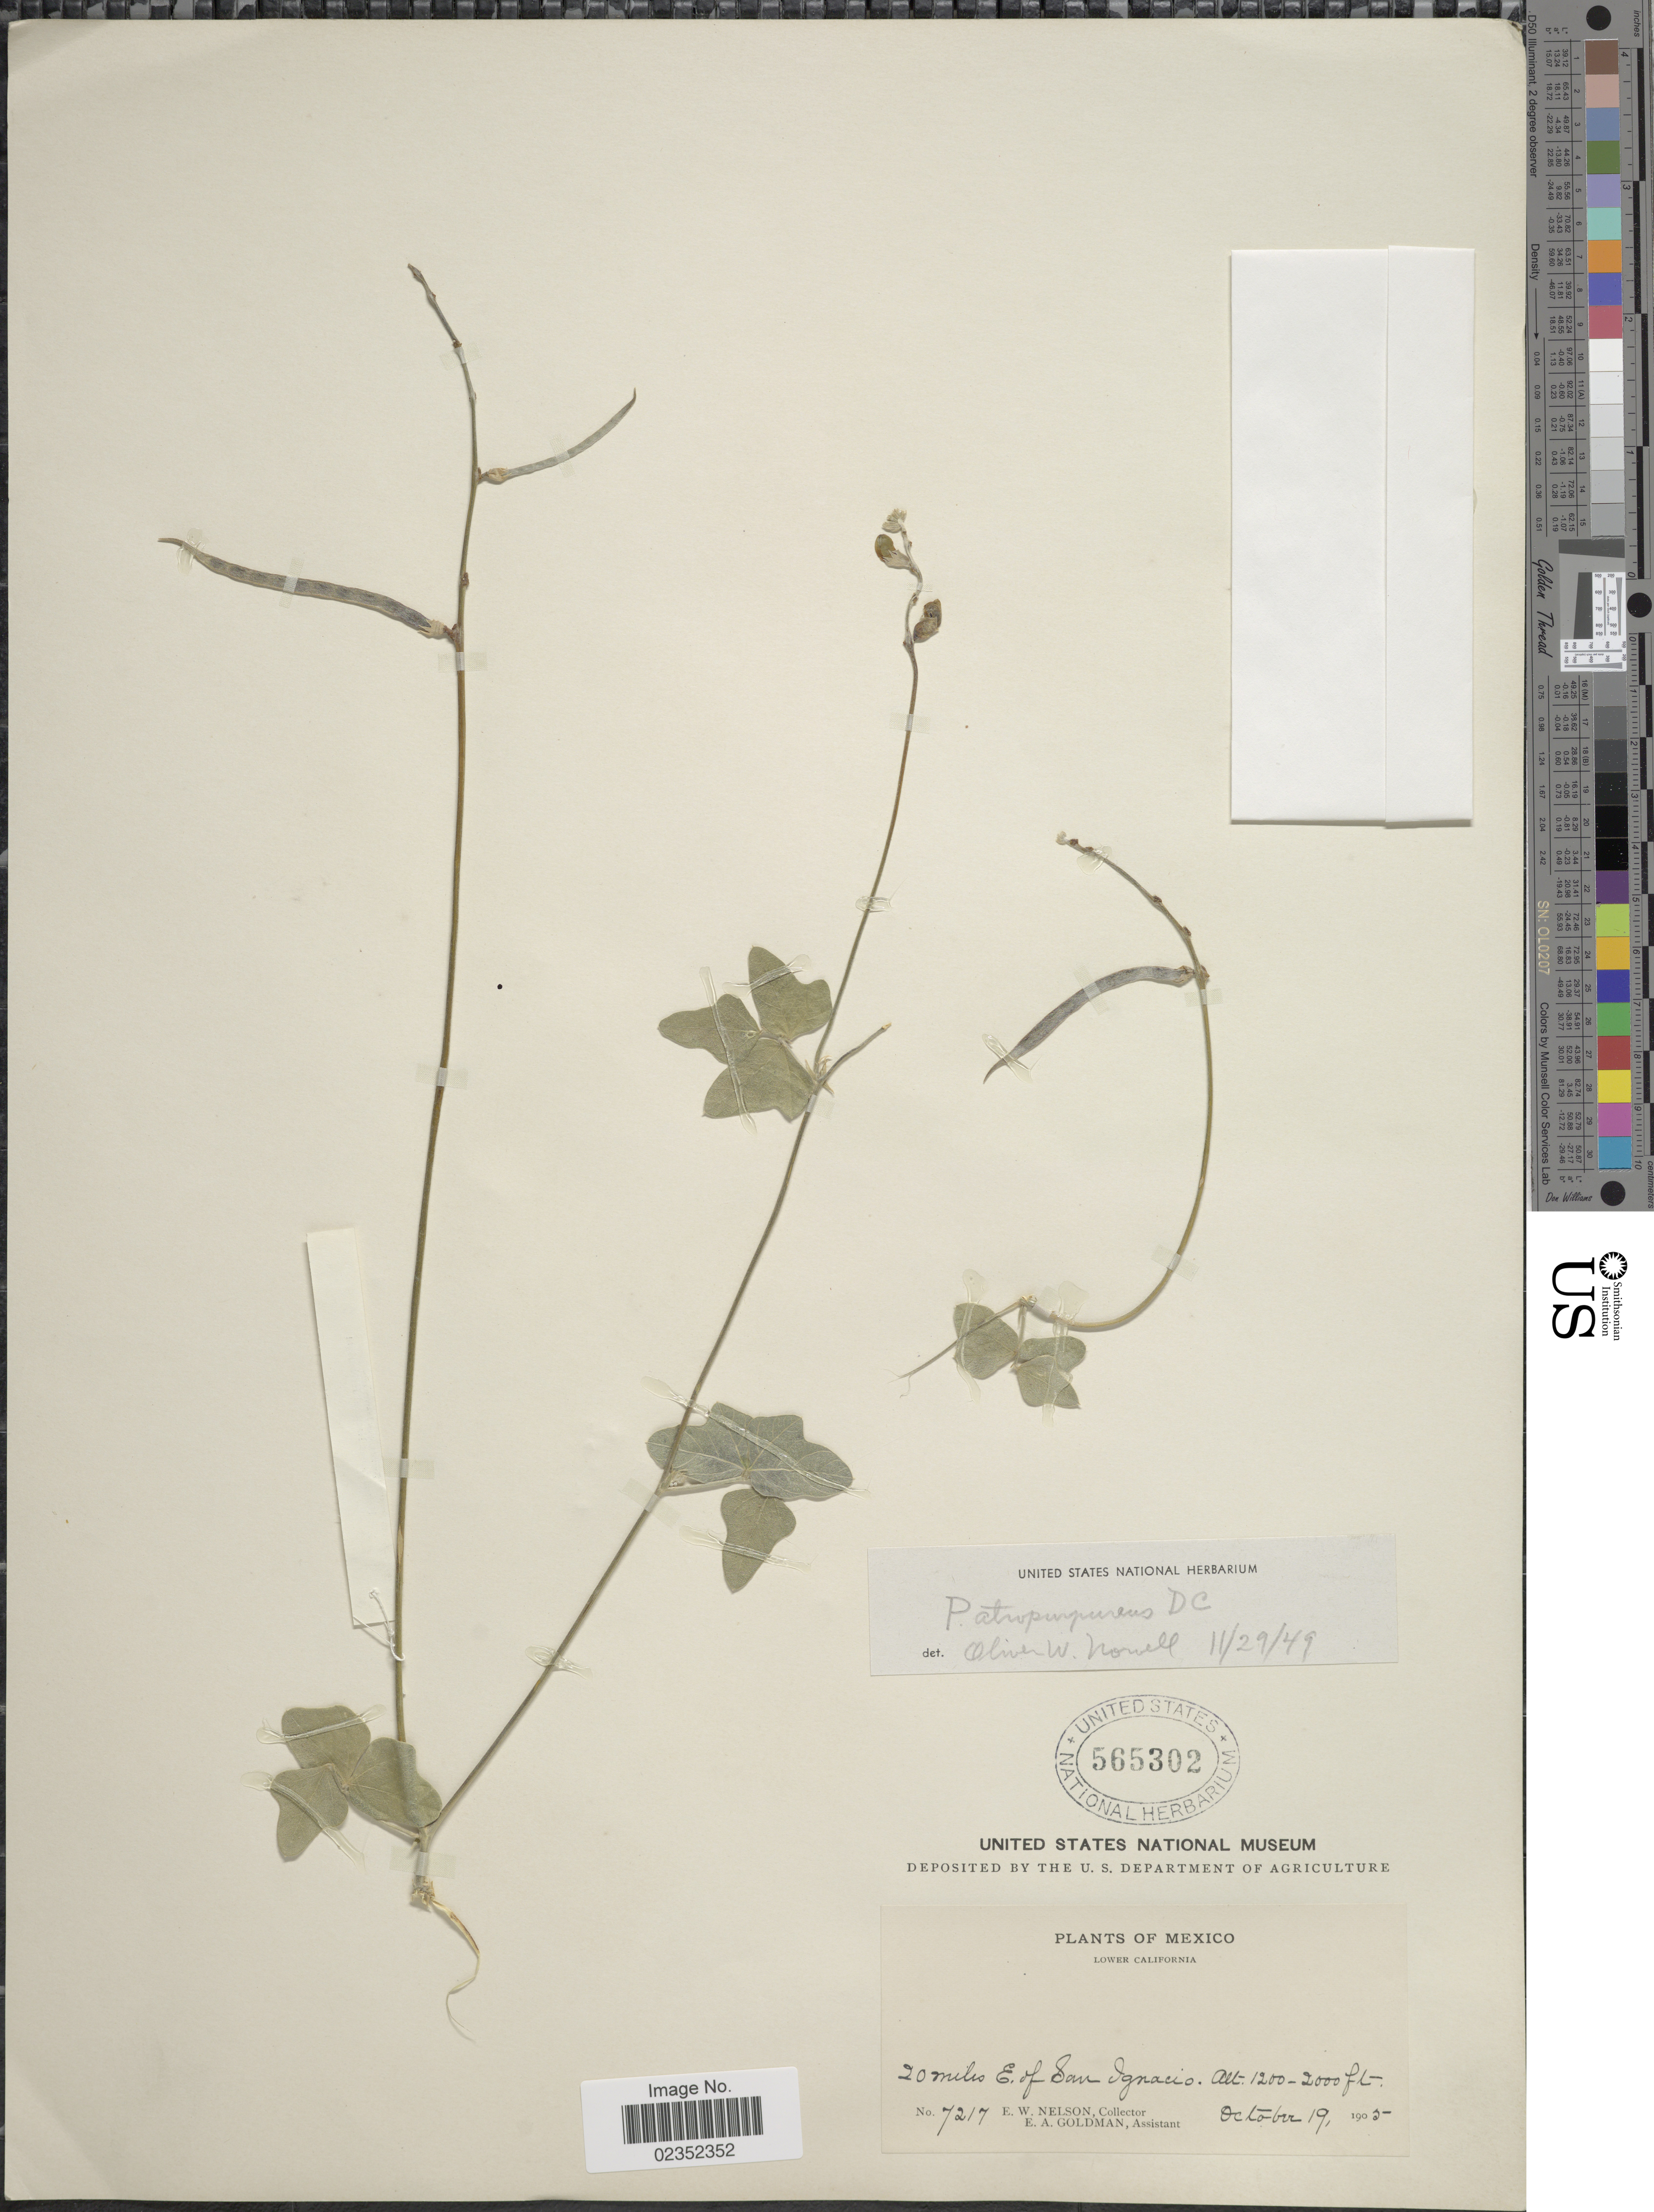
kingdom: Plantae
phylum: Tracheophyta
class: Magnoliopsida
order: Fabales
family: Fabaceae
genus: Macroptilium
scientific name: Macroptilium atropurpureum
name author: (DC.) Urb.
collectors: E. W. Nelson & E. A. Goldman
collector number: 7217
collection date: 1905-10-19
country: Mexico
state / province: Baja California Sur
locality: Lower California. 20 miles E. of San Ignacio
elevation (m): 366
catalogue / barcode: US 565302